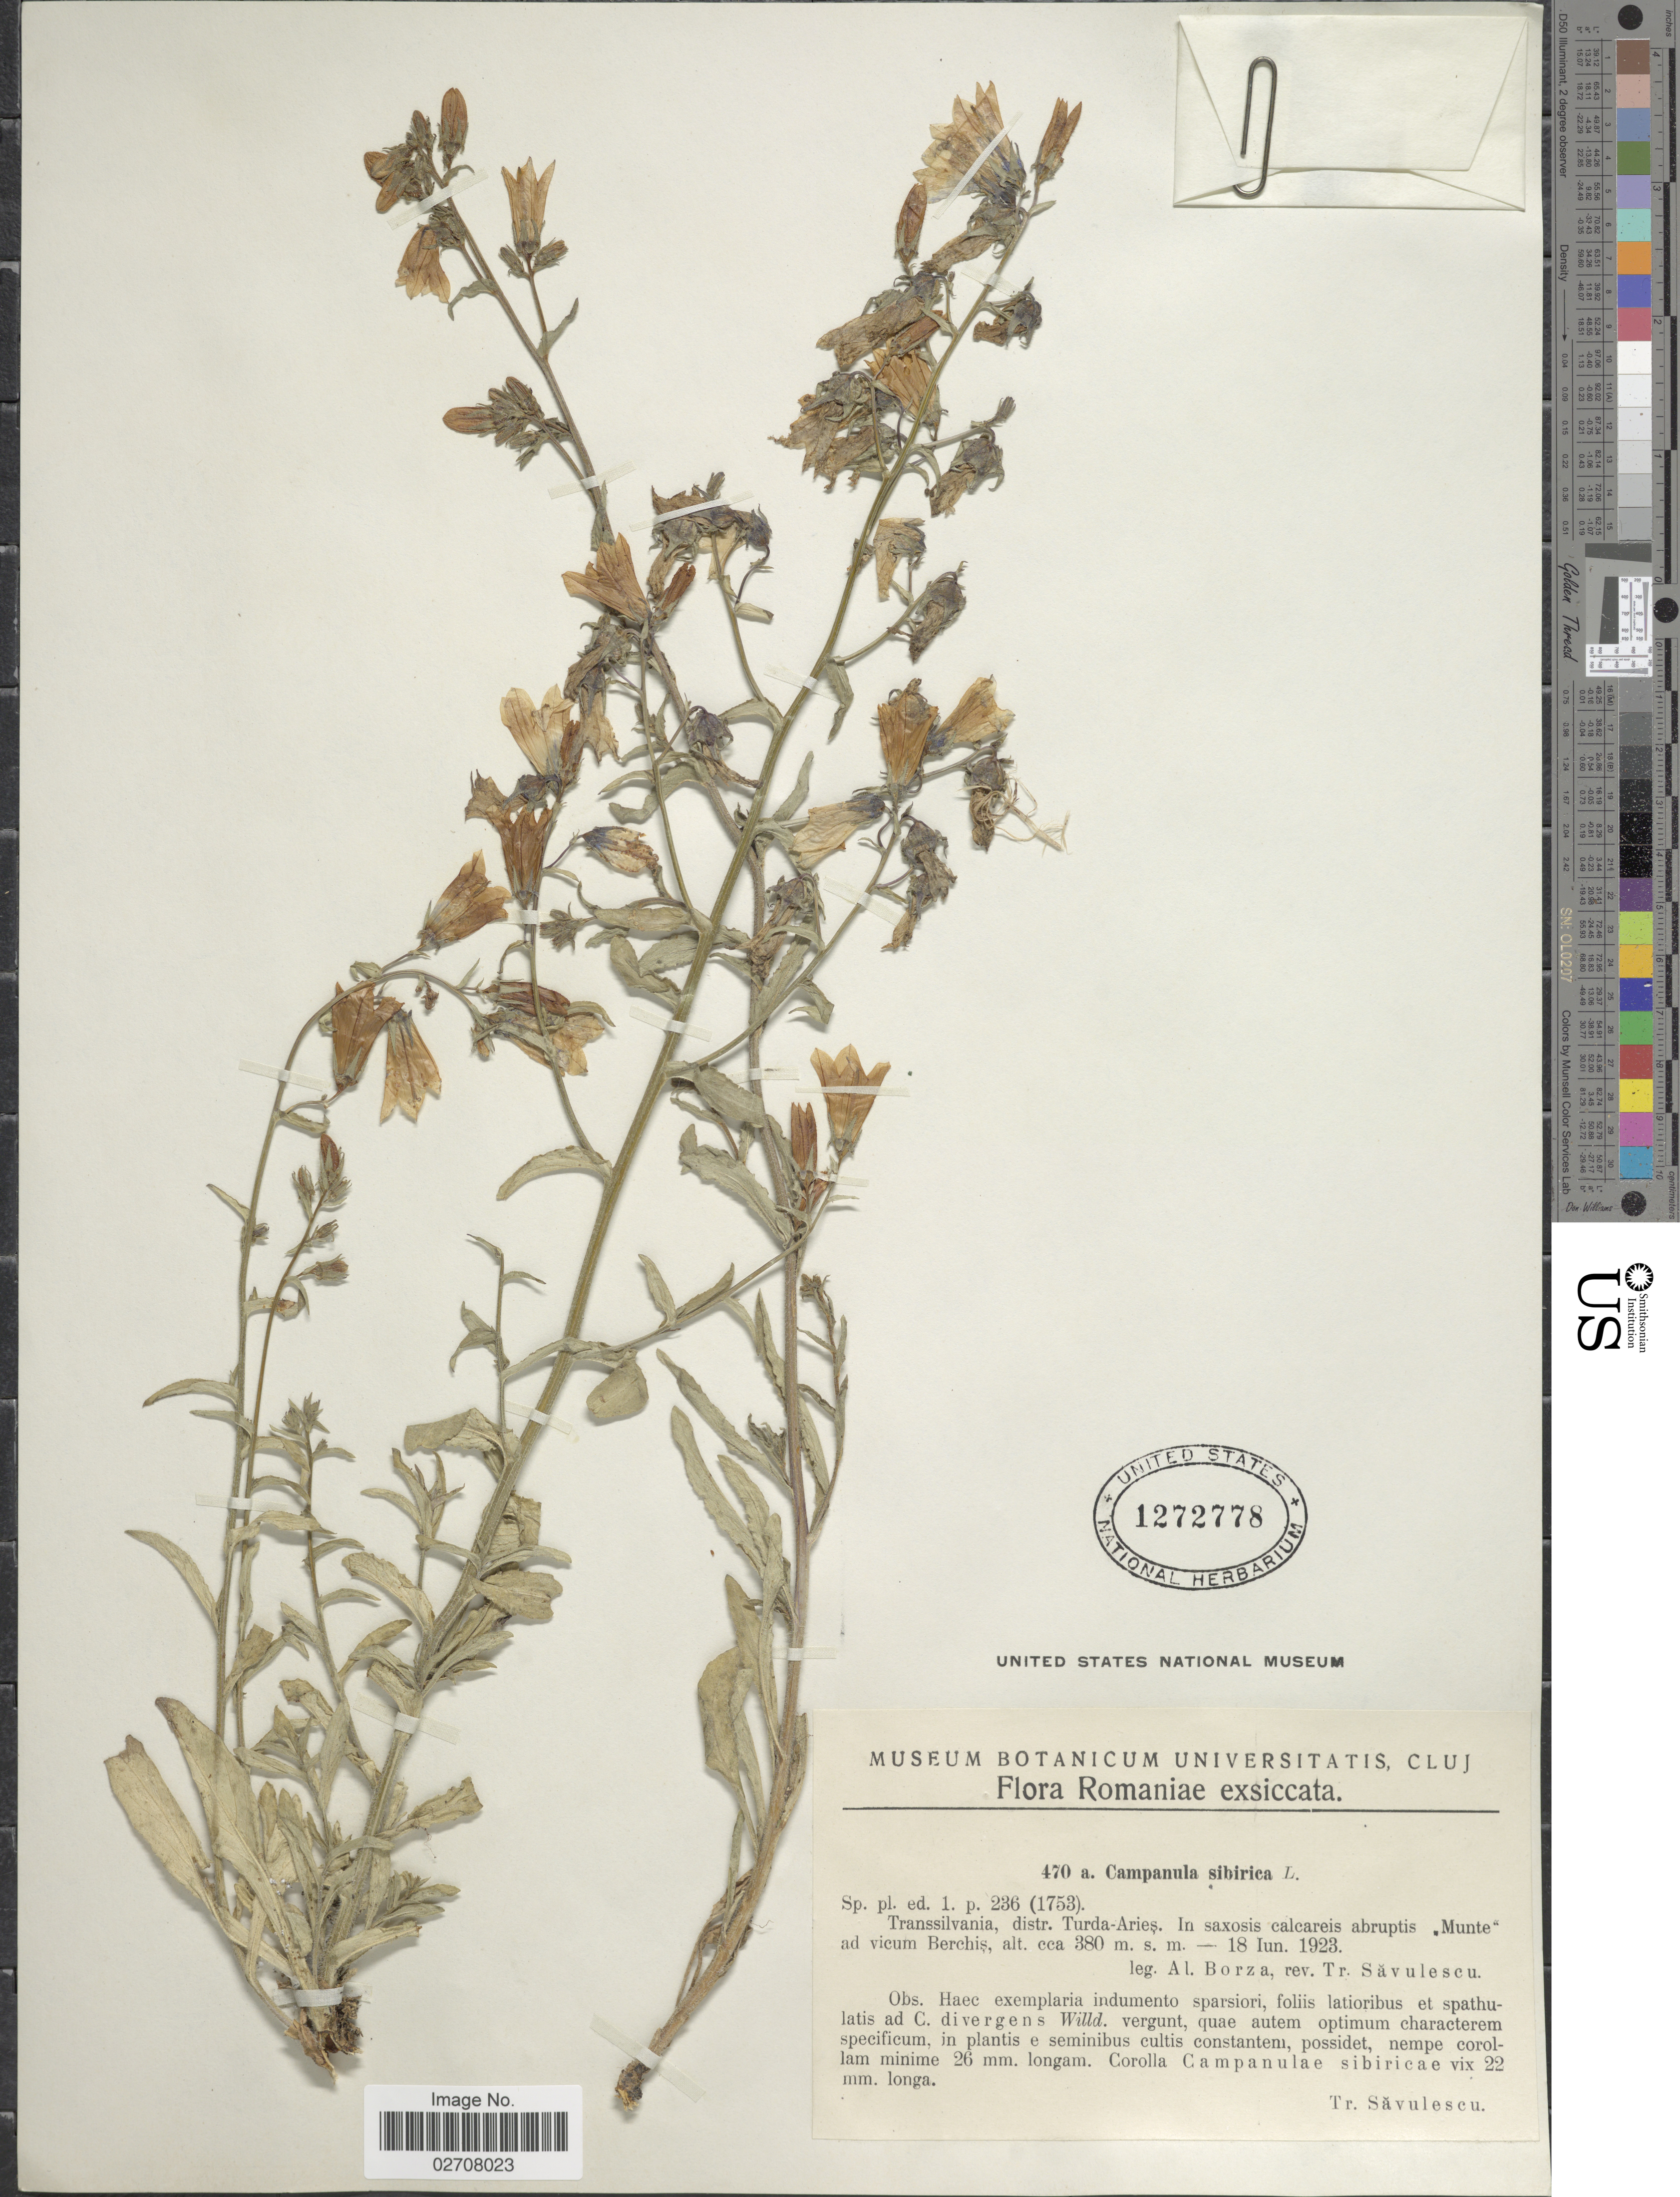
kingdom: Plantae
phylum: Tracheophyta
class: Magnoliopsida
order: Asterales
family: Campanulaceae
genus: Campanula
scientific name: Campanula sibirica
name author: L.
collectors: A. Borza & T. Savulescu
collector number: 470a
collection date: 1923-06-18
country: Romania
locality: Transsilvania, distr. Turda-Aries. In saxosis calcareis abruptis Munte ad vicum Berchis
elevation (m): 380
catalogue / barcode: US 1272778